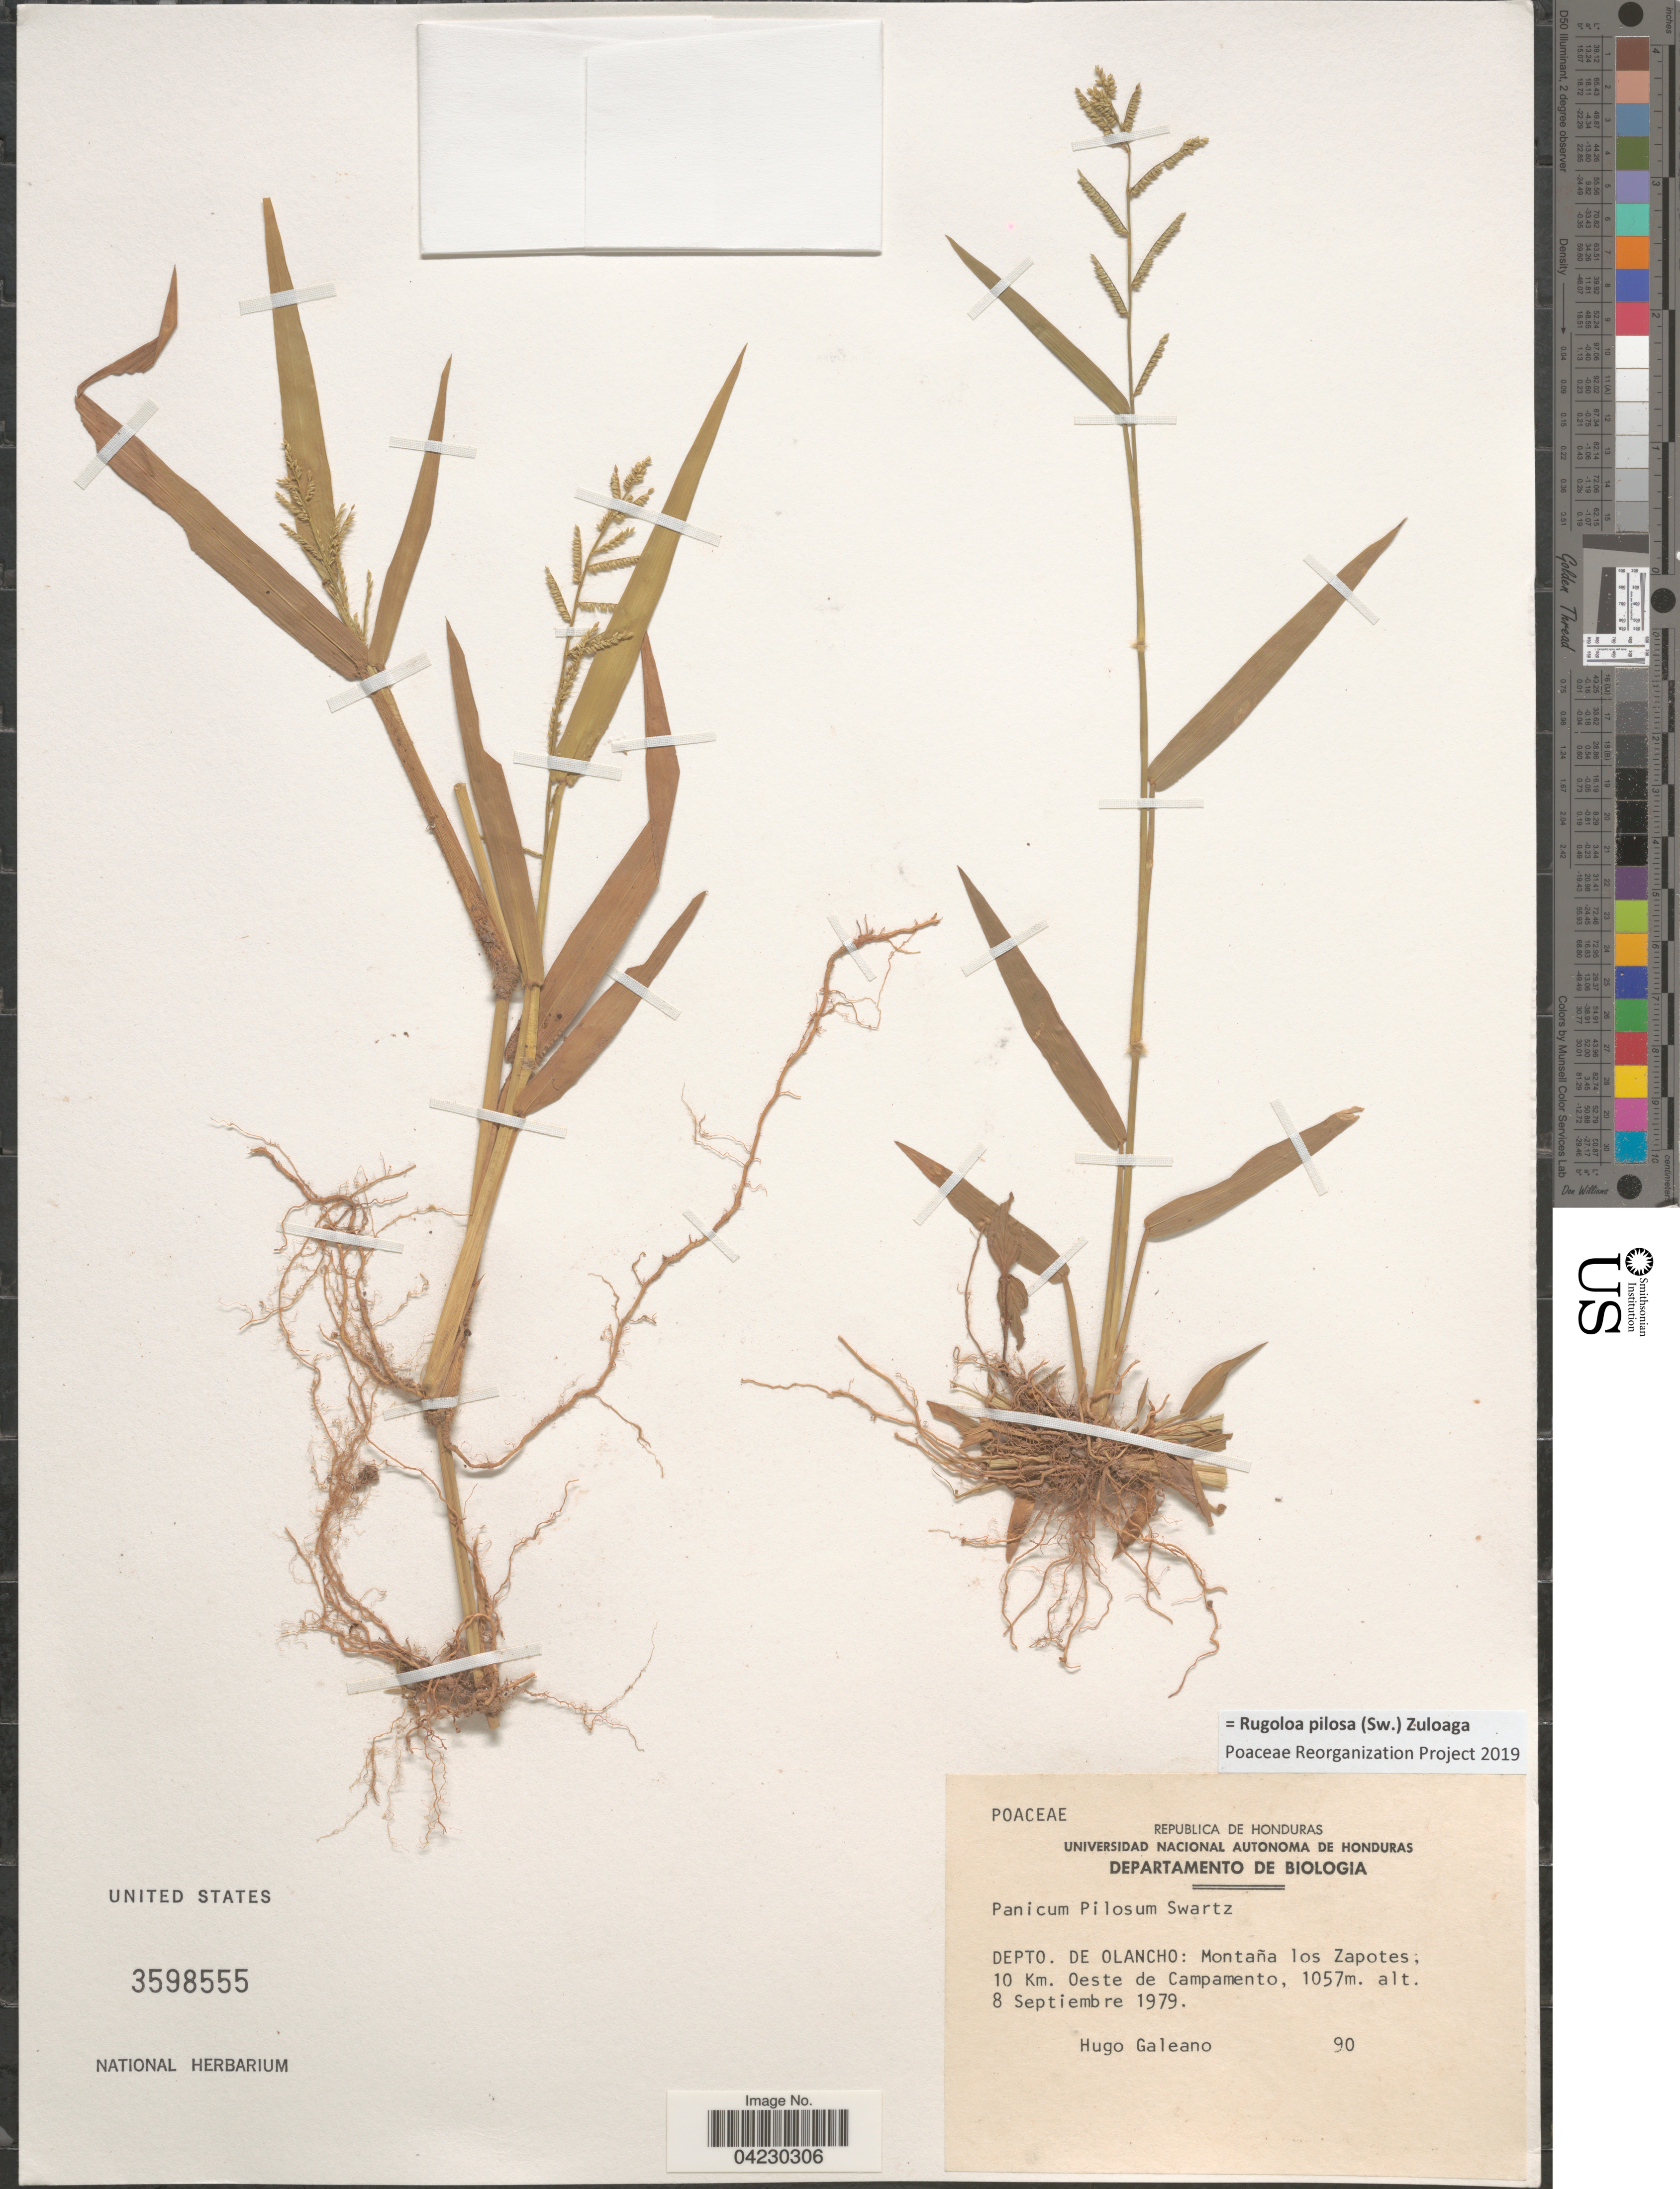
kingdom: Plantae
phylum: Tracheophyta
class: Liliopsida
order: Poales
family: Poaceae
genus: Rugoloa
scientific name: Rugoloa pilosa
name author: (Sw.) Zuloaga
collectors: H. Galeano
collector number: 90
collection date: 1979-09-08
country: Honduras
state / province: Olancho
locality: Departamento de Biologia. Depto. de Olancho: Montañ los Zapotes. 10 Km. oese de Campamento.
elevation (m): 1057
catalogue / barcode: US 3598555